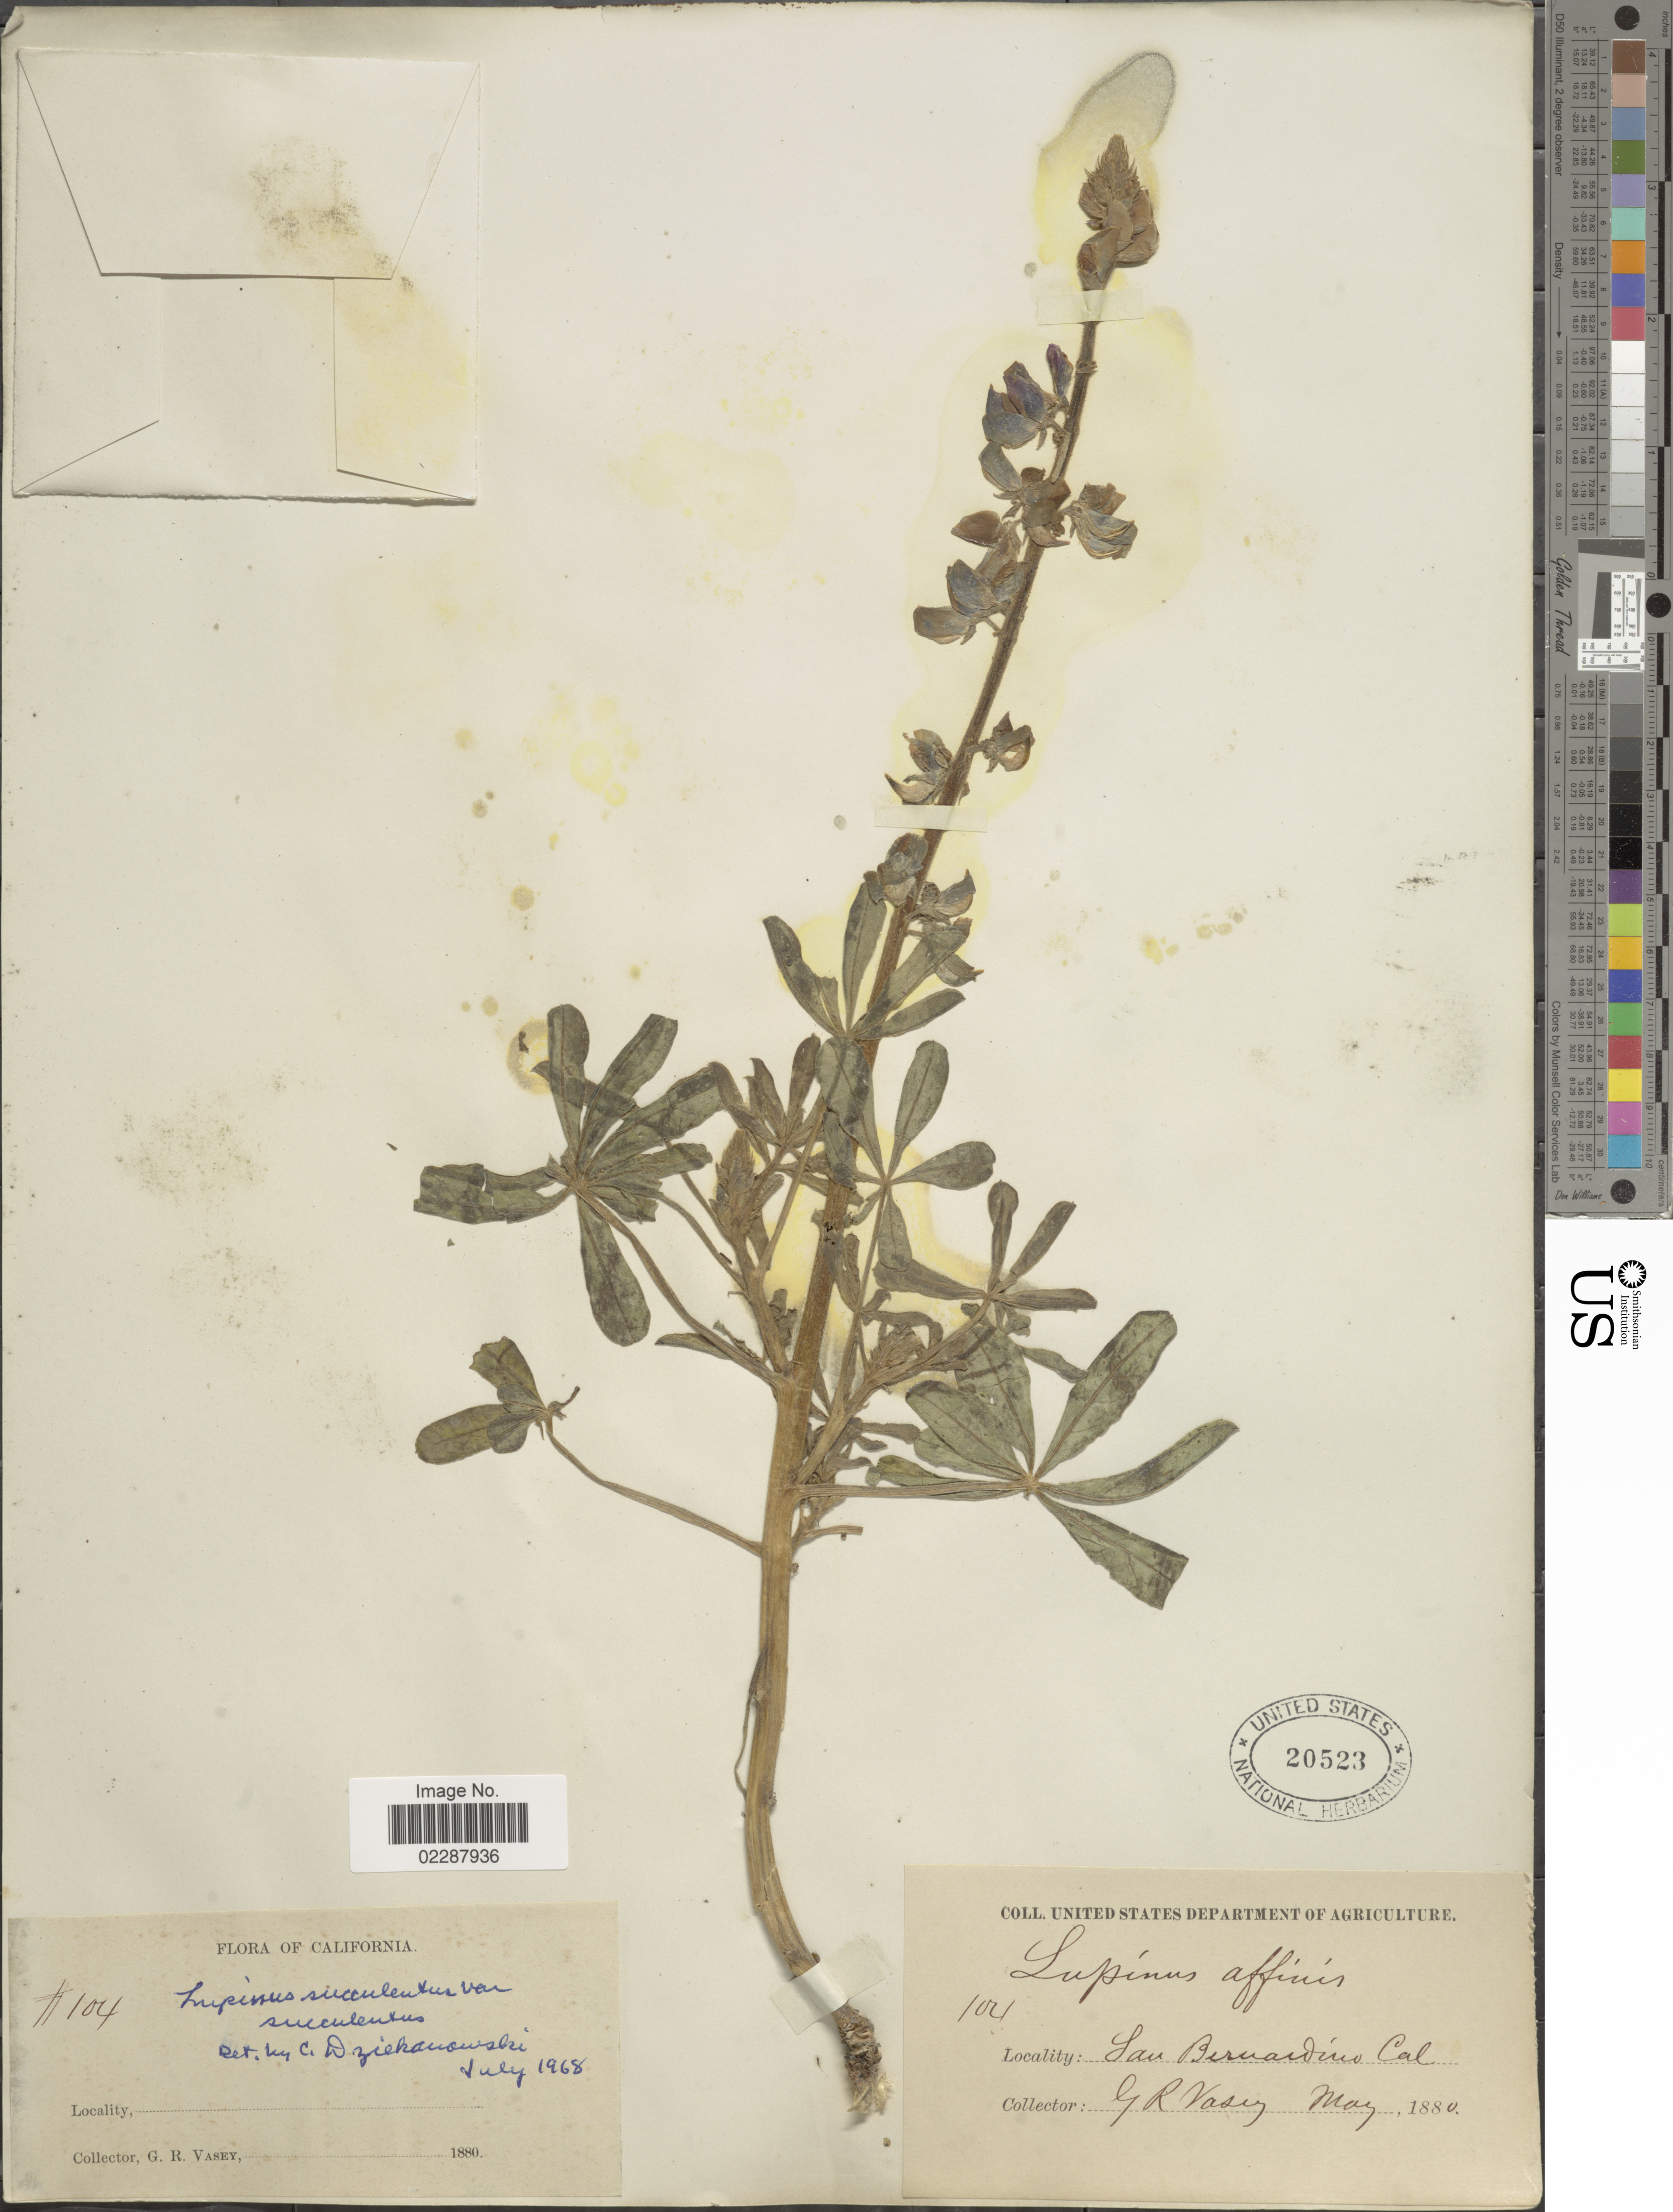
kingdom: Plantae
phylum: Tracheophyta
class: Magnoliopsida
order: Fabales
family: Fabaceae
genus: Lupinus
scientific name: Lupinus succulentus var. succulentus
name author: Douglas ex K. Koch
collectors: G. R. Vasey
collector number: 104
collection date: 1880-05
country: United States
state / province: California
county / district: San Bernardino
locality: San Bernardino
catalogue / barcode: US 20523